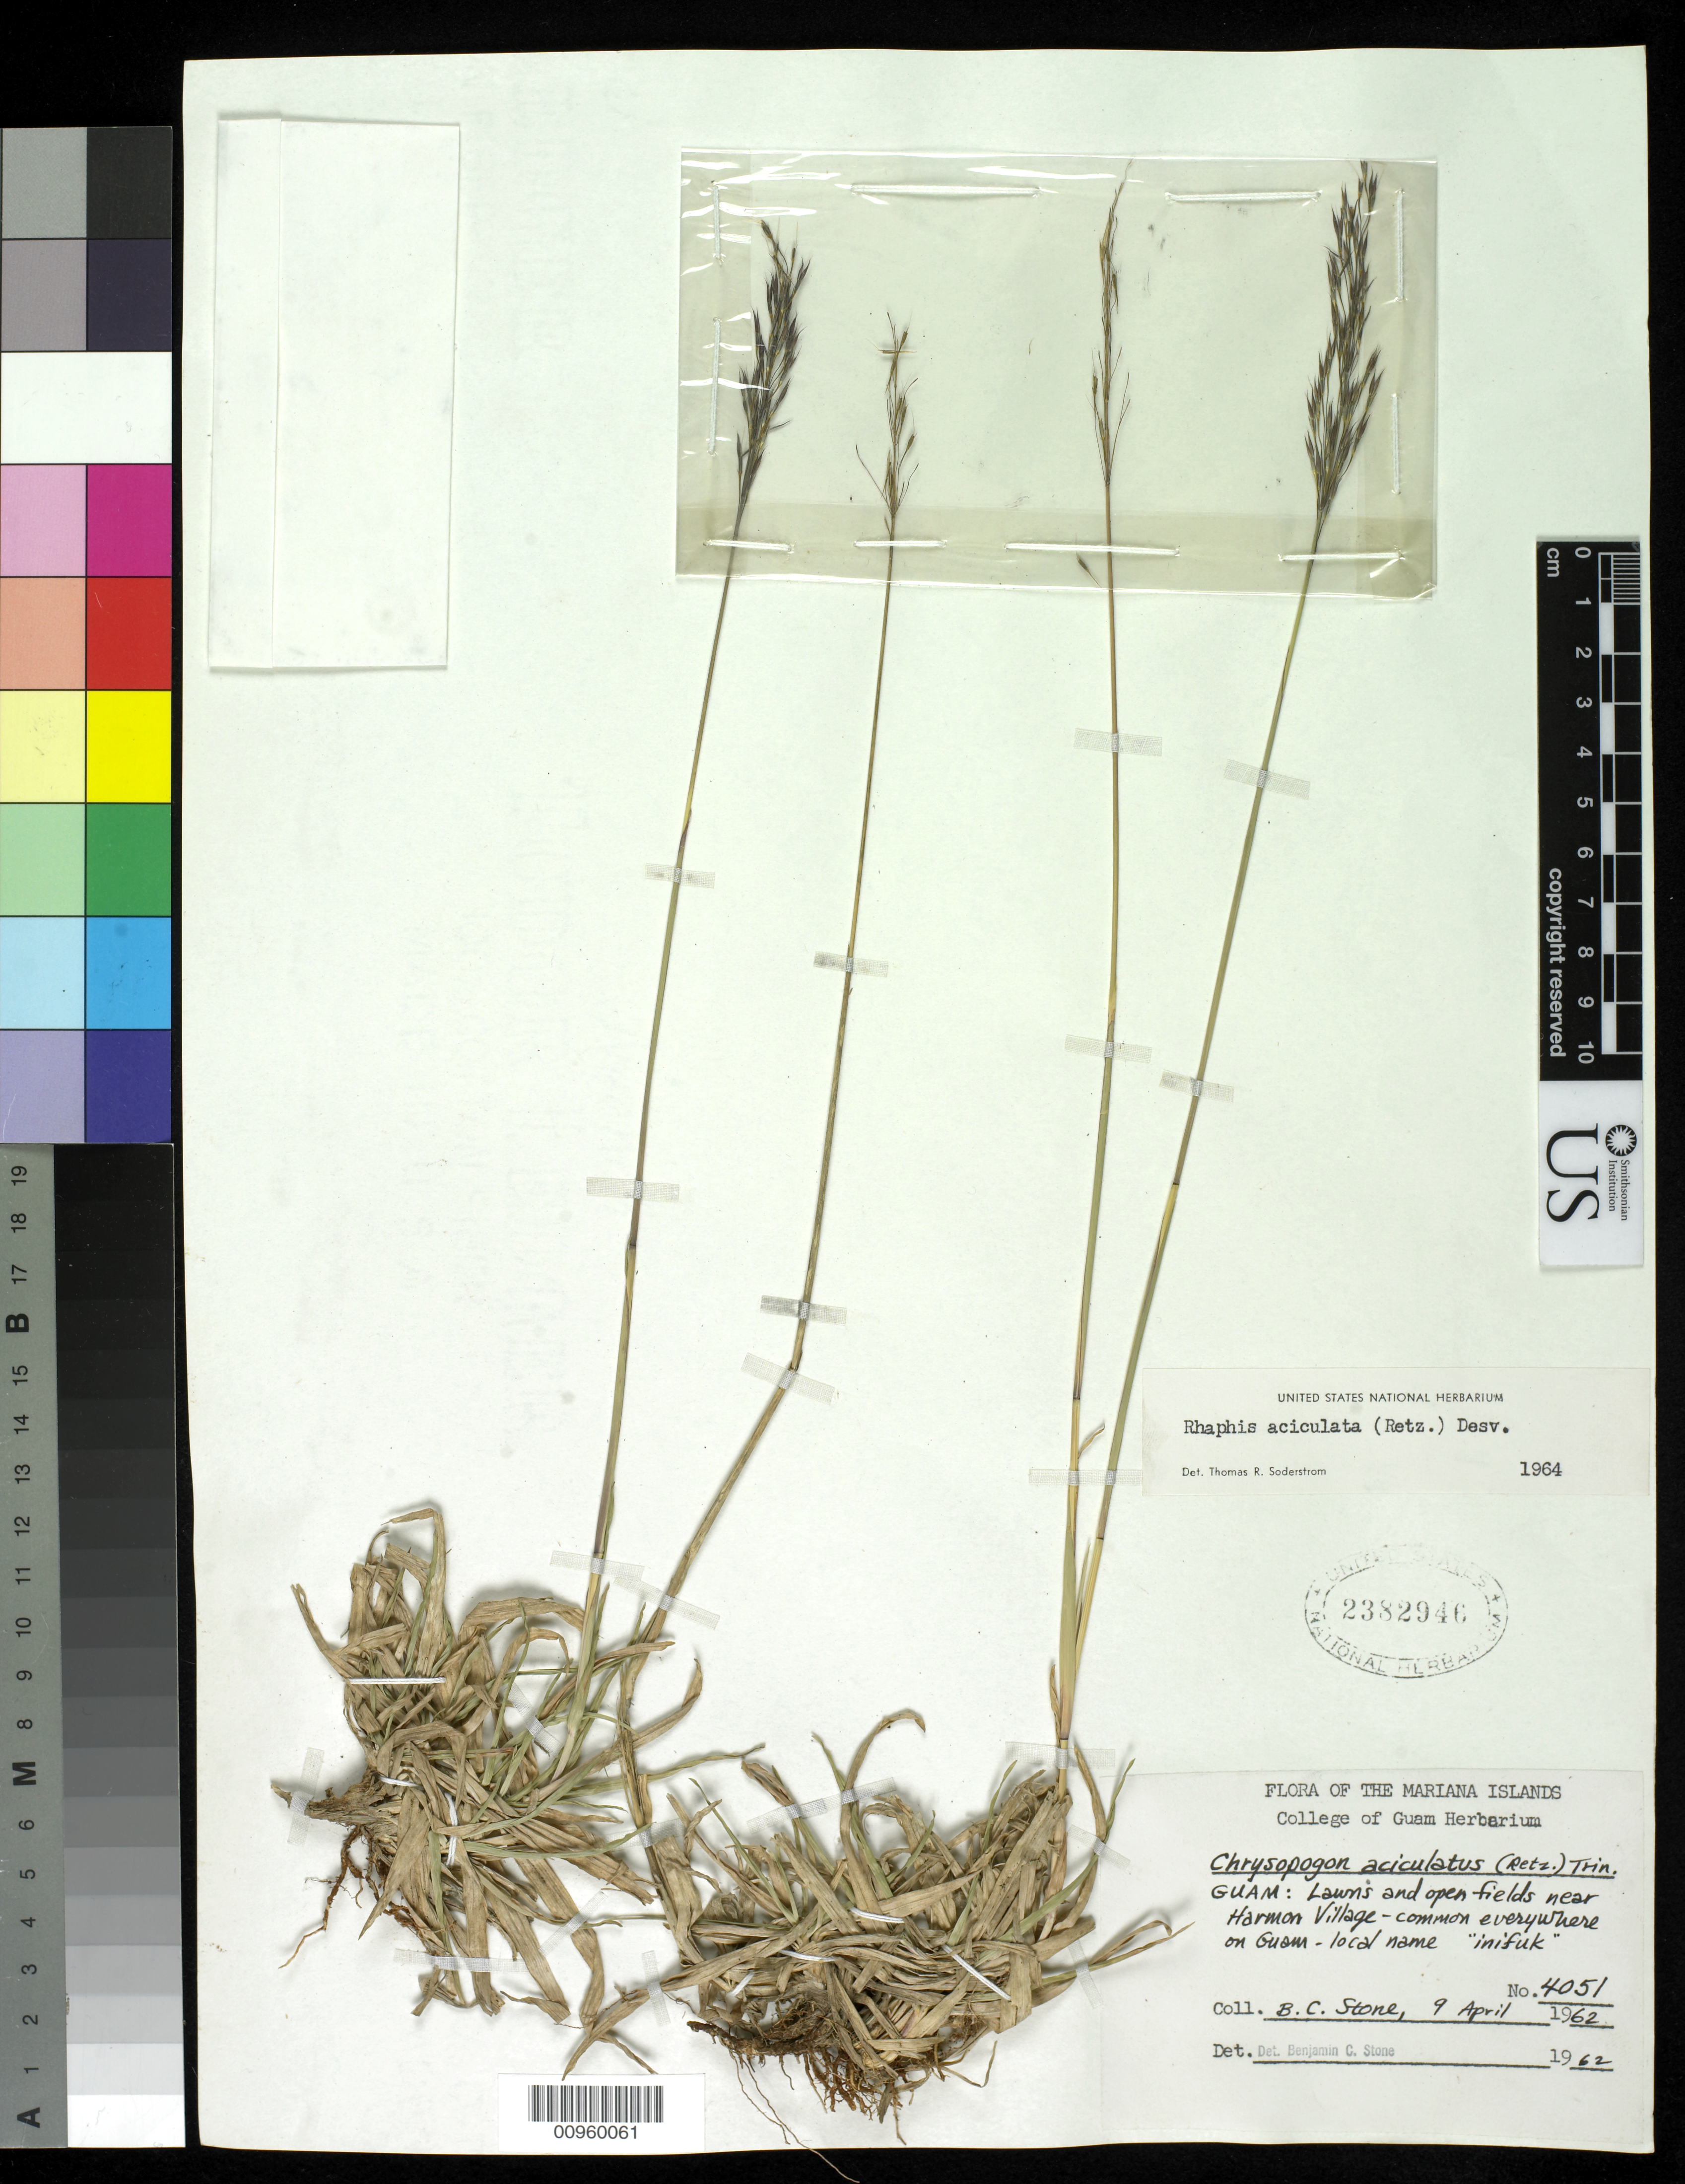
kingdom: Plantae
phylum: Tracheophyta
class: Liliopsida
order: Poales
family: Poaceae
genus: Rhaphis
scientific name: Rhaphis aciculata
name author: (Retz.) Honda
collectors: B. C. Stone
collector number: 4051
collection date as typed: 09 Apr 1962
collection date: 1962-04-09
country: Guam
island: Guam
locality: Lawns and open fields near Harmon Village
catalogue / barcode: US 2382946